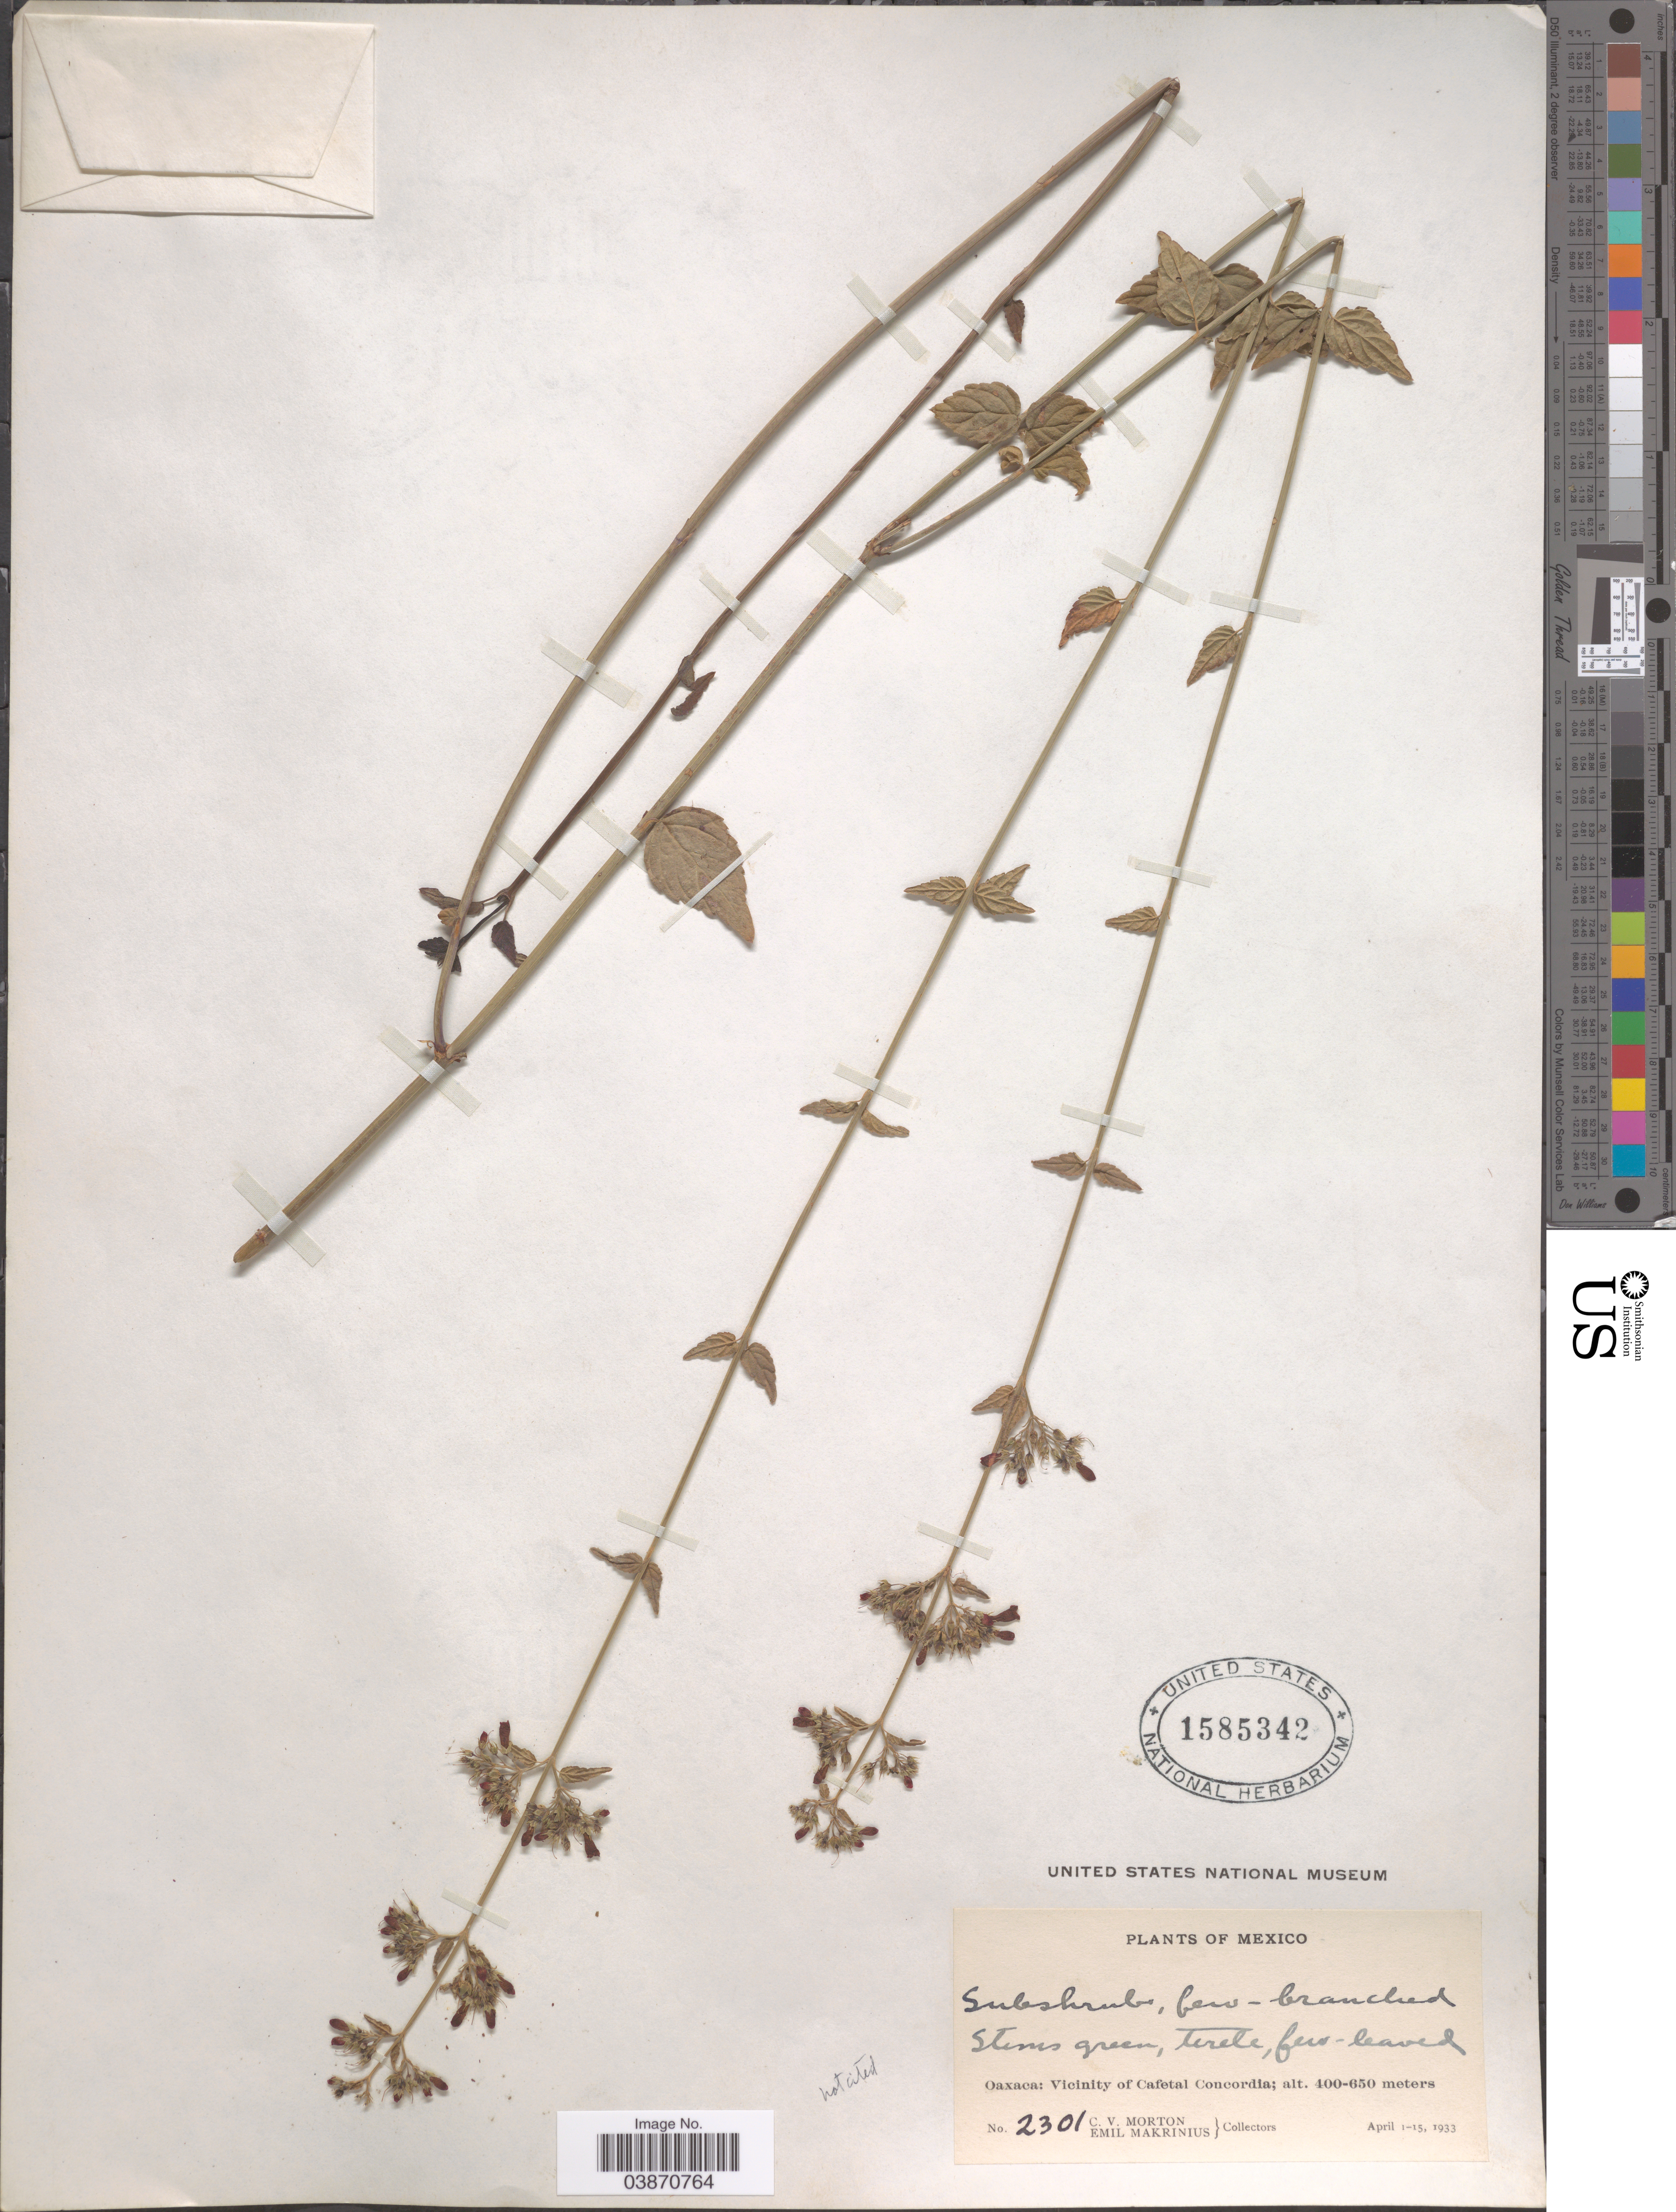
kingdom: Plantae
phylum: Tracheophyta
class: Magnoliopsida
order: Lamiales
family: Plantaginaceae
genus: Russelia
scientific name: Russelia sp.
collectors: C. V. Morton & E. Makrinius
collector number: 2301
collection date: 1933-04-01/1933-04-15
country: Mexico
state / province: Oaxaca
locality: Vicinity of Cafetal Concordia.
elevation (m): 400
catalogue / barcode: US 1585342